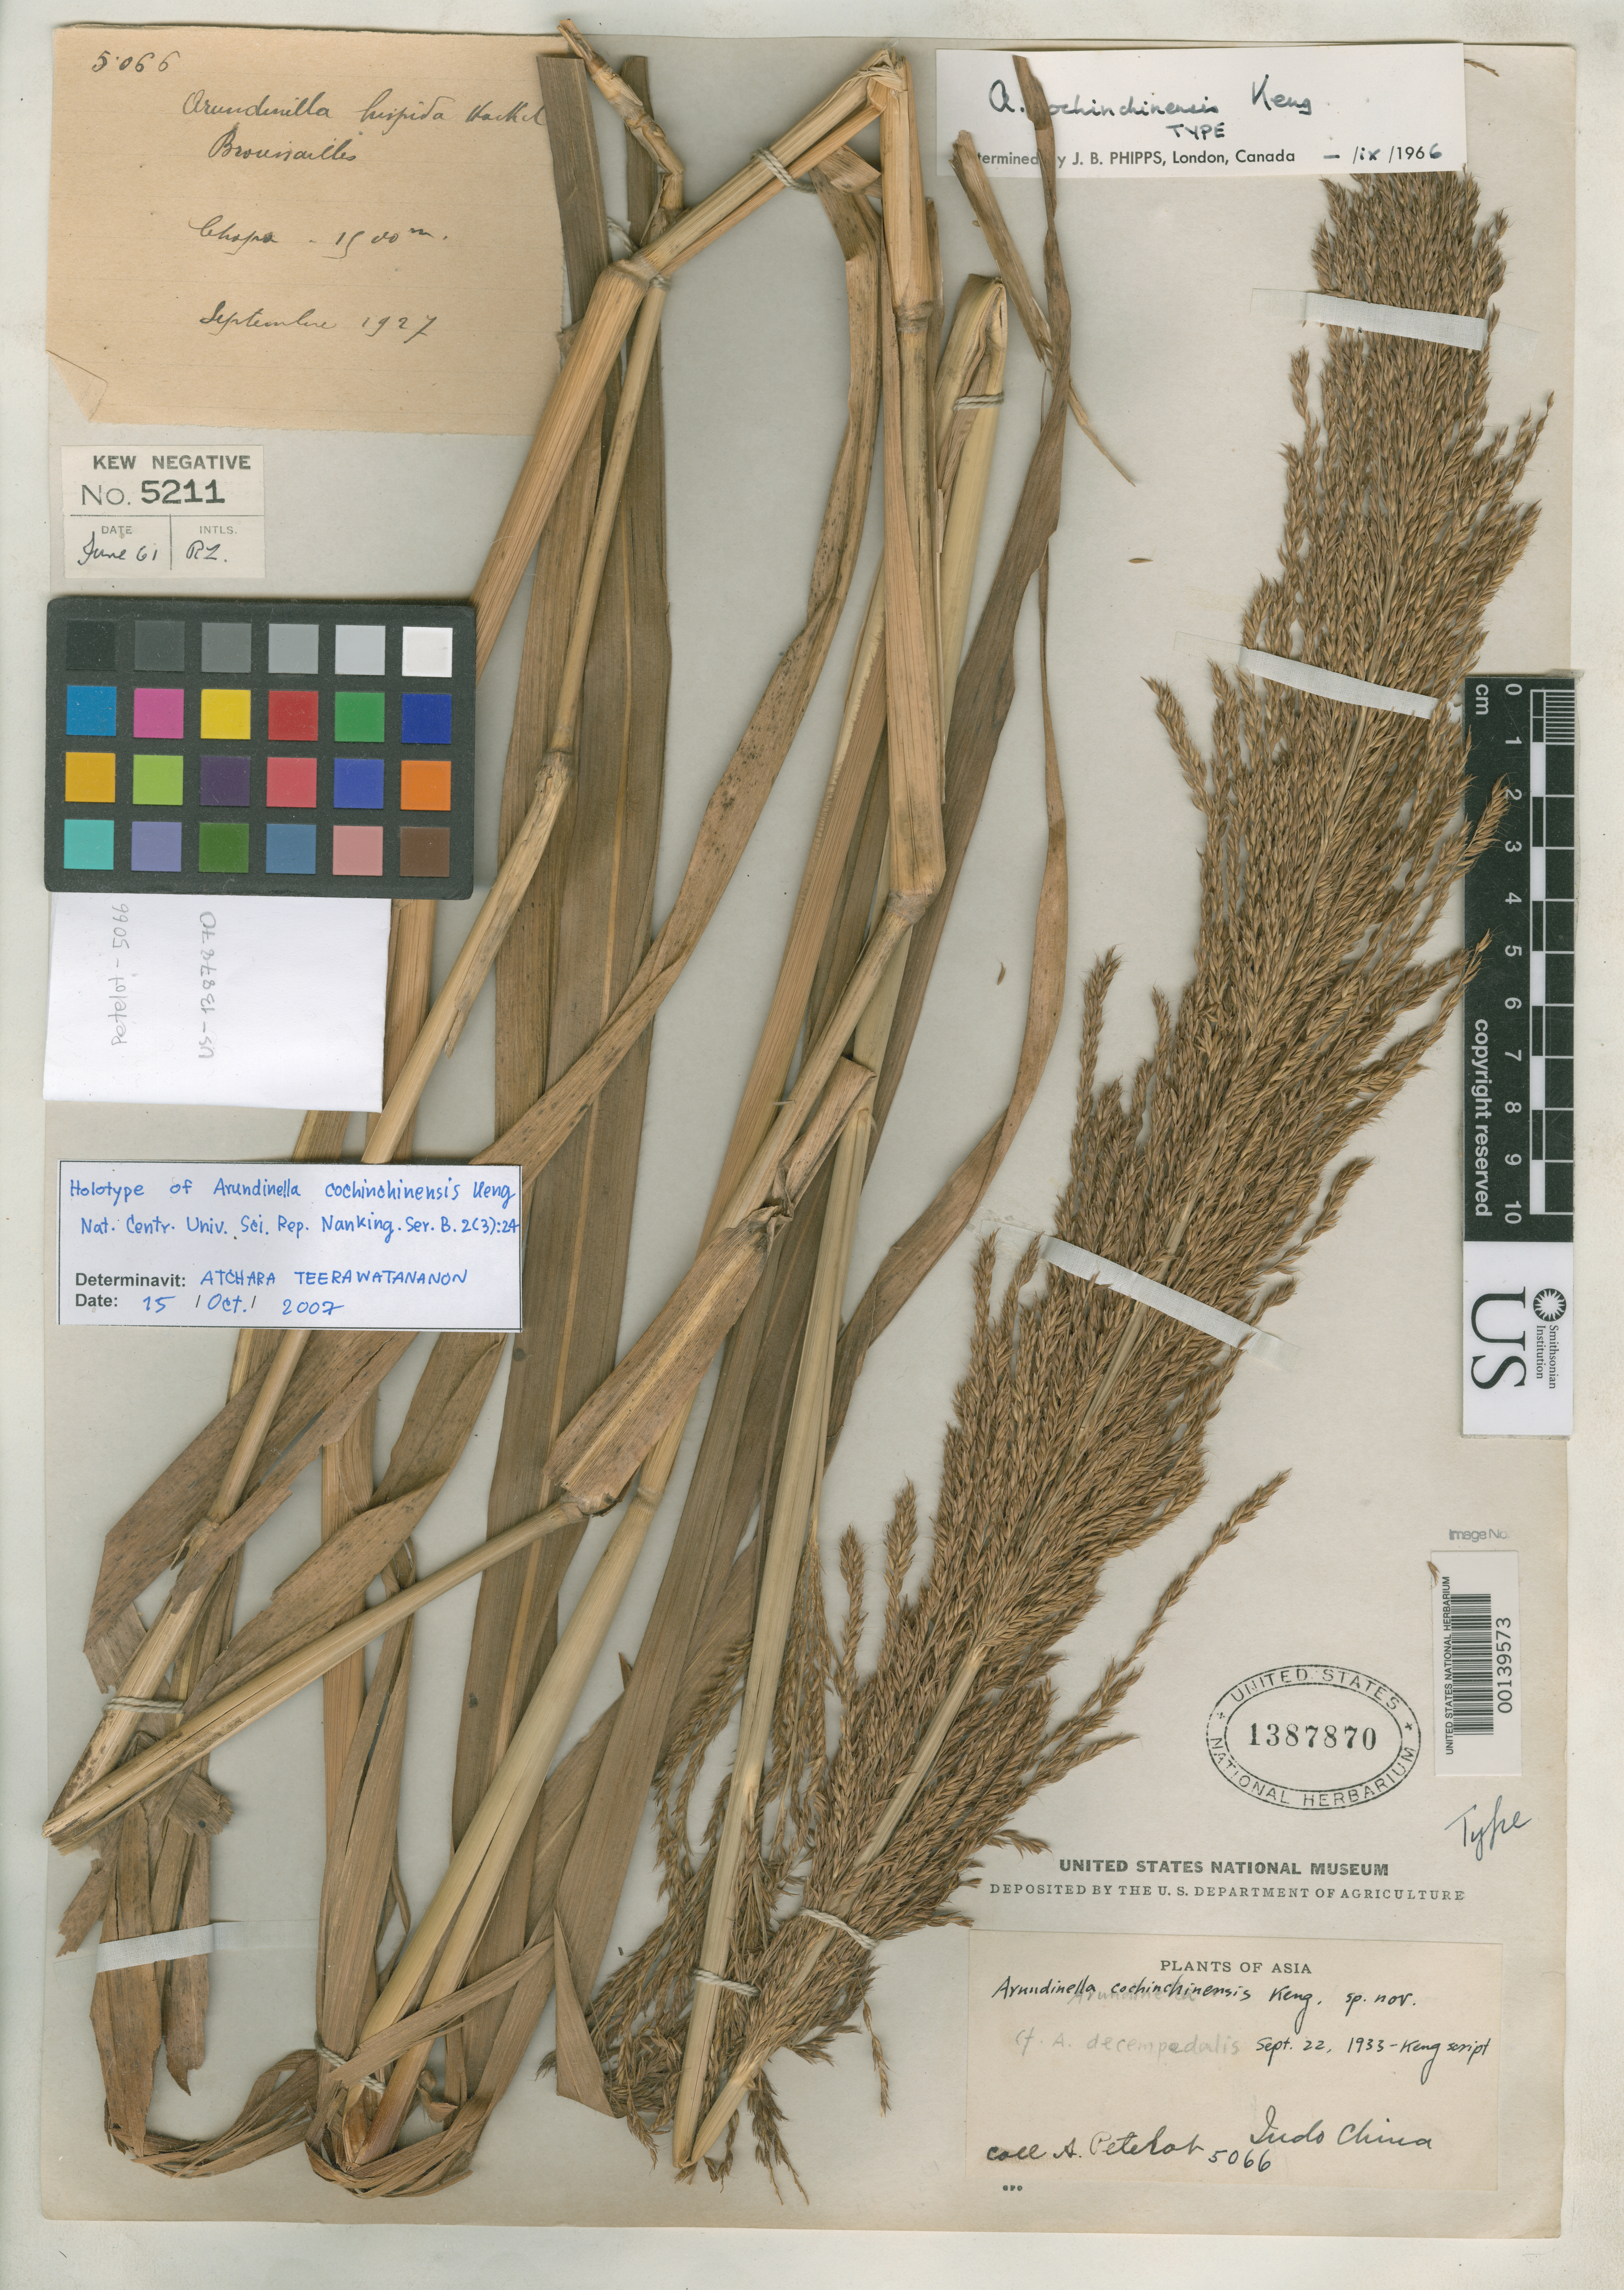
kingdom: Plantae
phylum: Tracheophyta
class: Liliopsida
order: Poales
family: Poaceae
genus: Arundinella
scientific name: Arundinella cochinchinensis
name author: Keng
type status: Holotype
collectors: A. Petelot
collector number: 5066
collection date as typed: Sep 1927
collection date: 1927-09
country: Vietnam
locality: Chapa.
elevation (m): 1500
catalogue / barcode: US 1387870